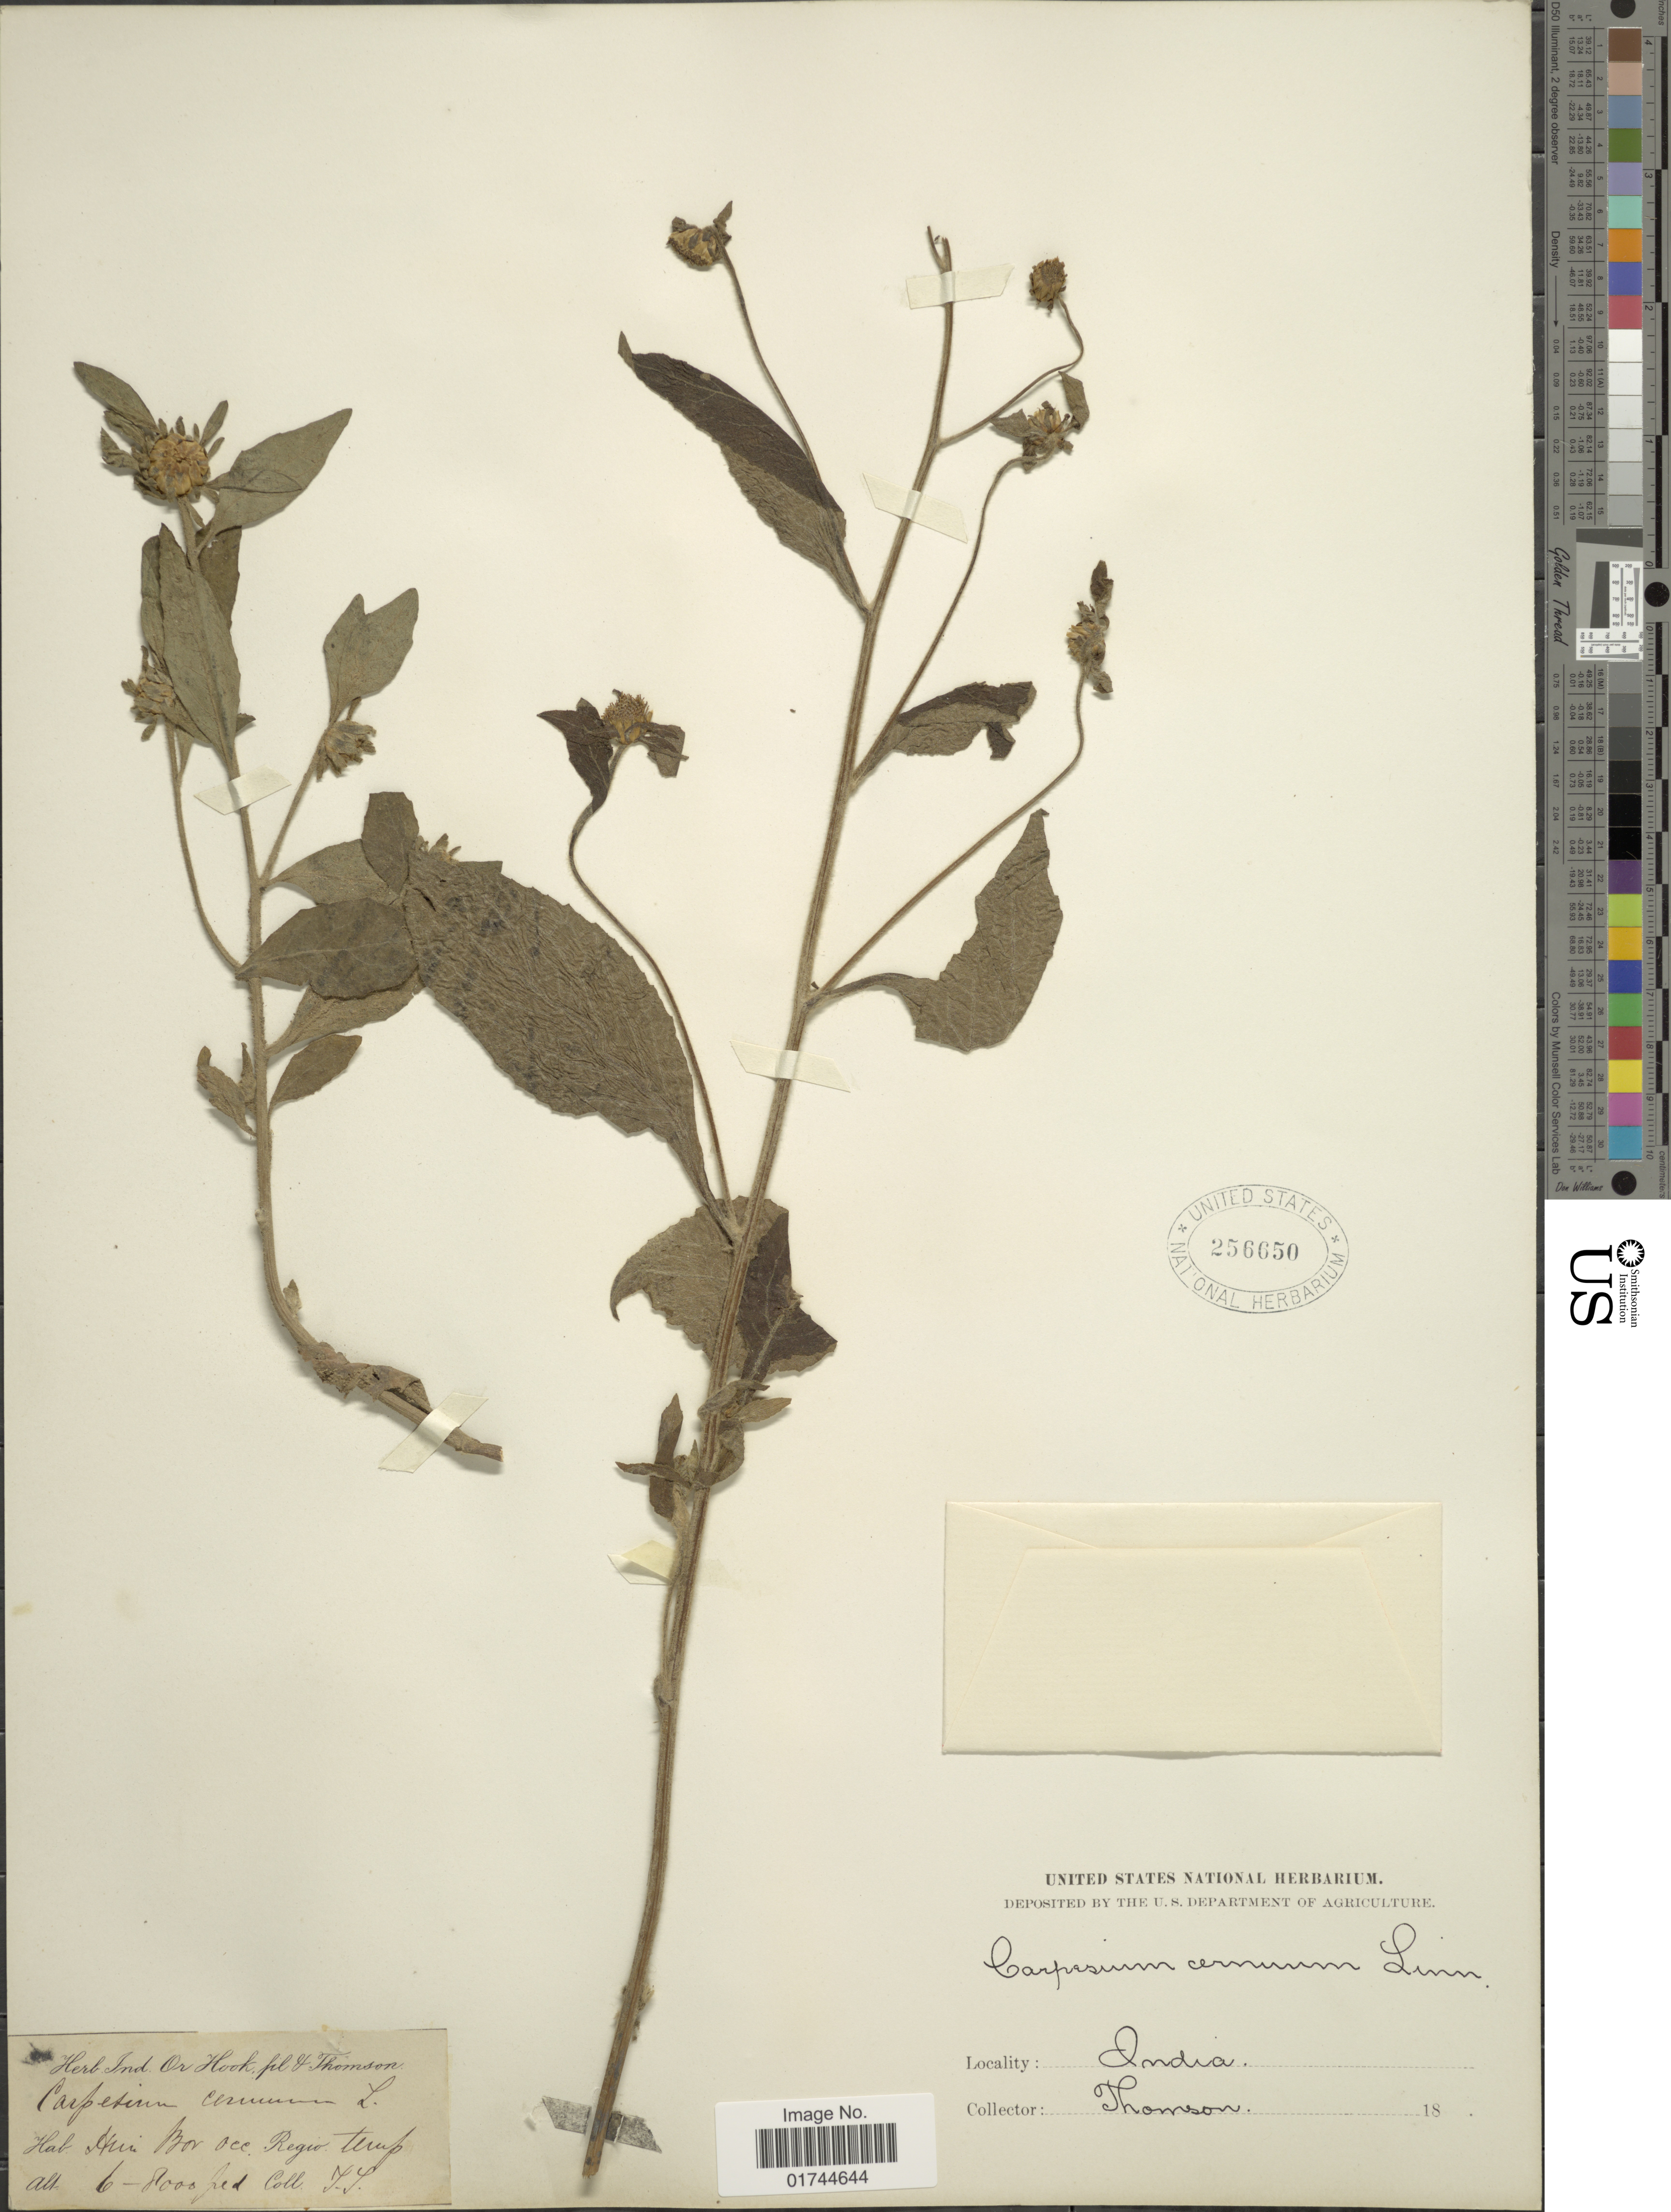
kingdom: Plantae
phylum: Tracheophyta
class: Magnoliopsida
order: Asterales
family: Asteraceae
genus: Carpesium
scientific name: Carpesium cernum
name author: L.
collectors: T. Thomson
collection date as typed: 18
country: India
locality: Hin Bor. Occ. Regio temp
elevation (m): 1829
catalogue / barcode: US 256650